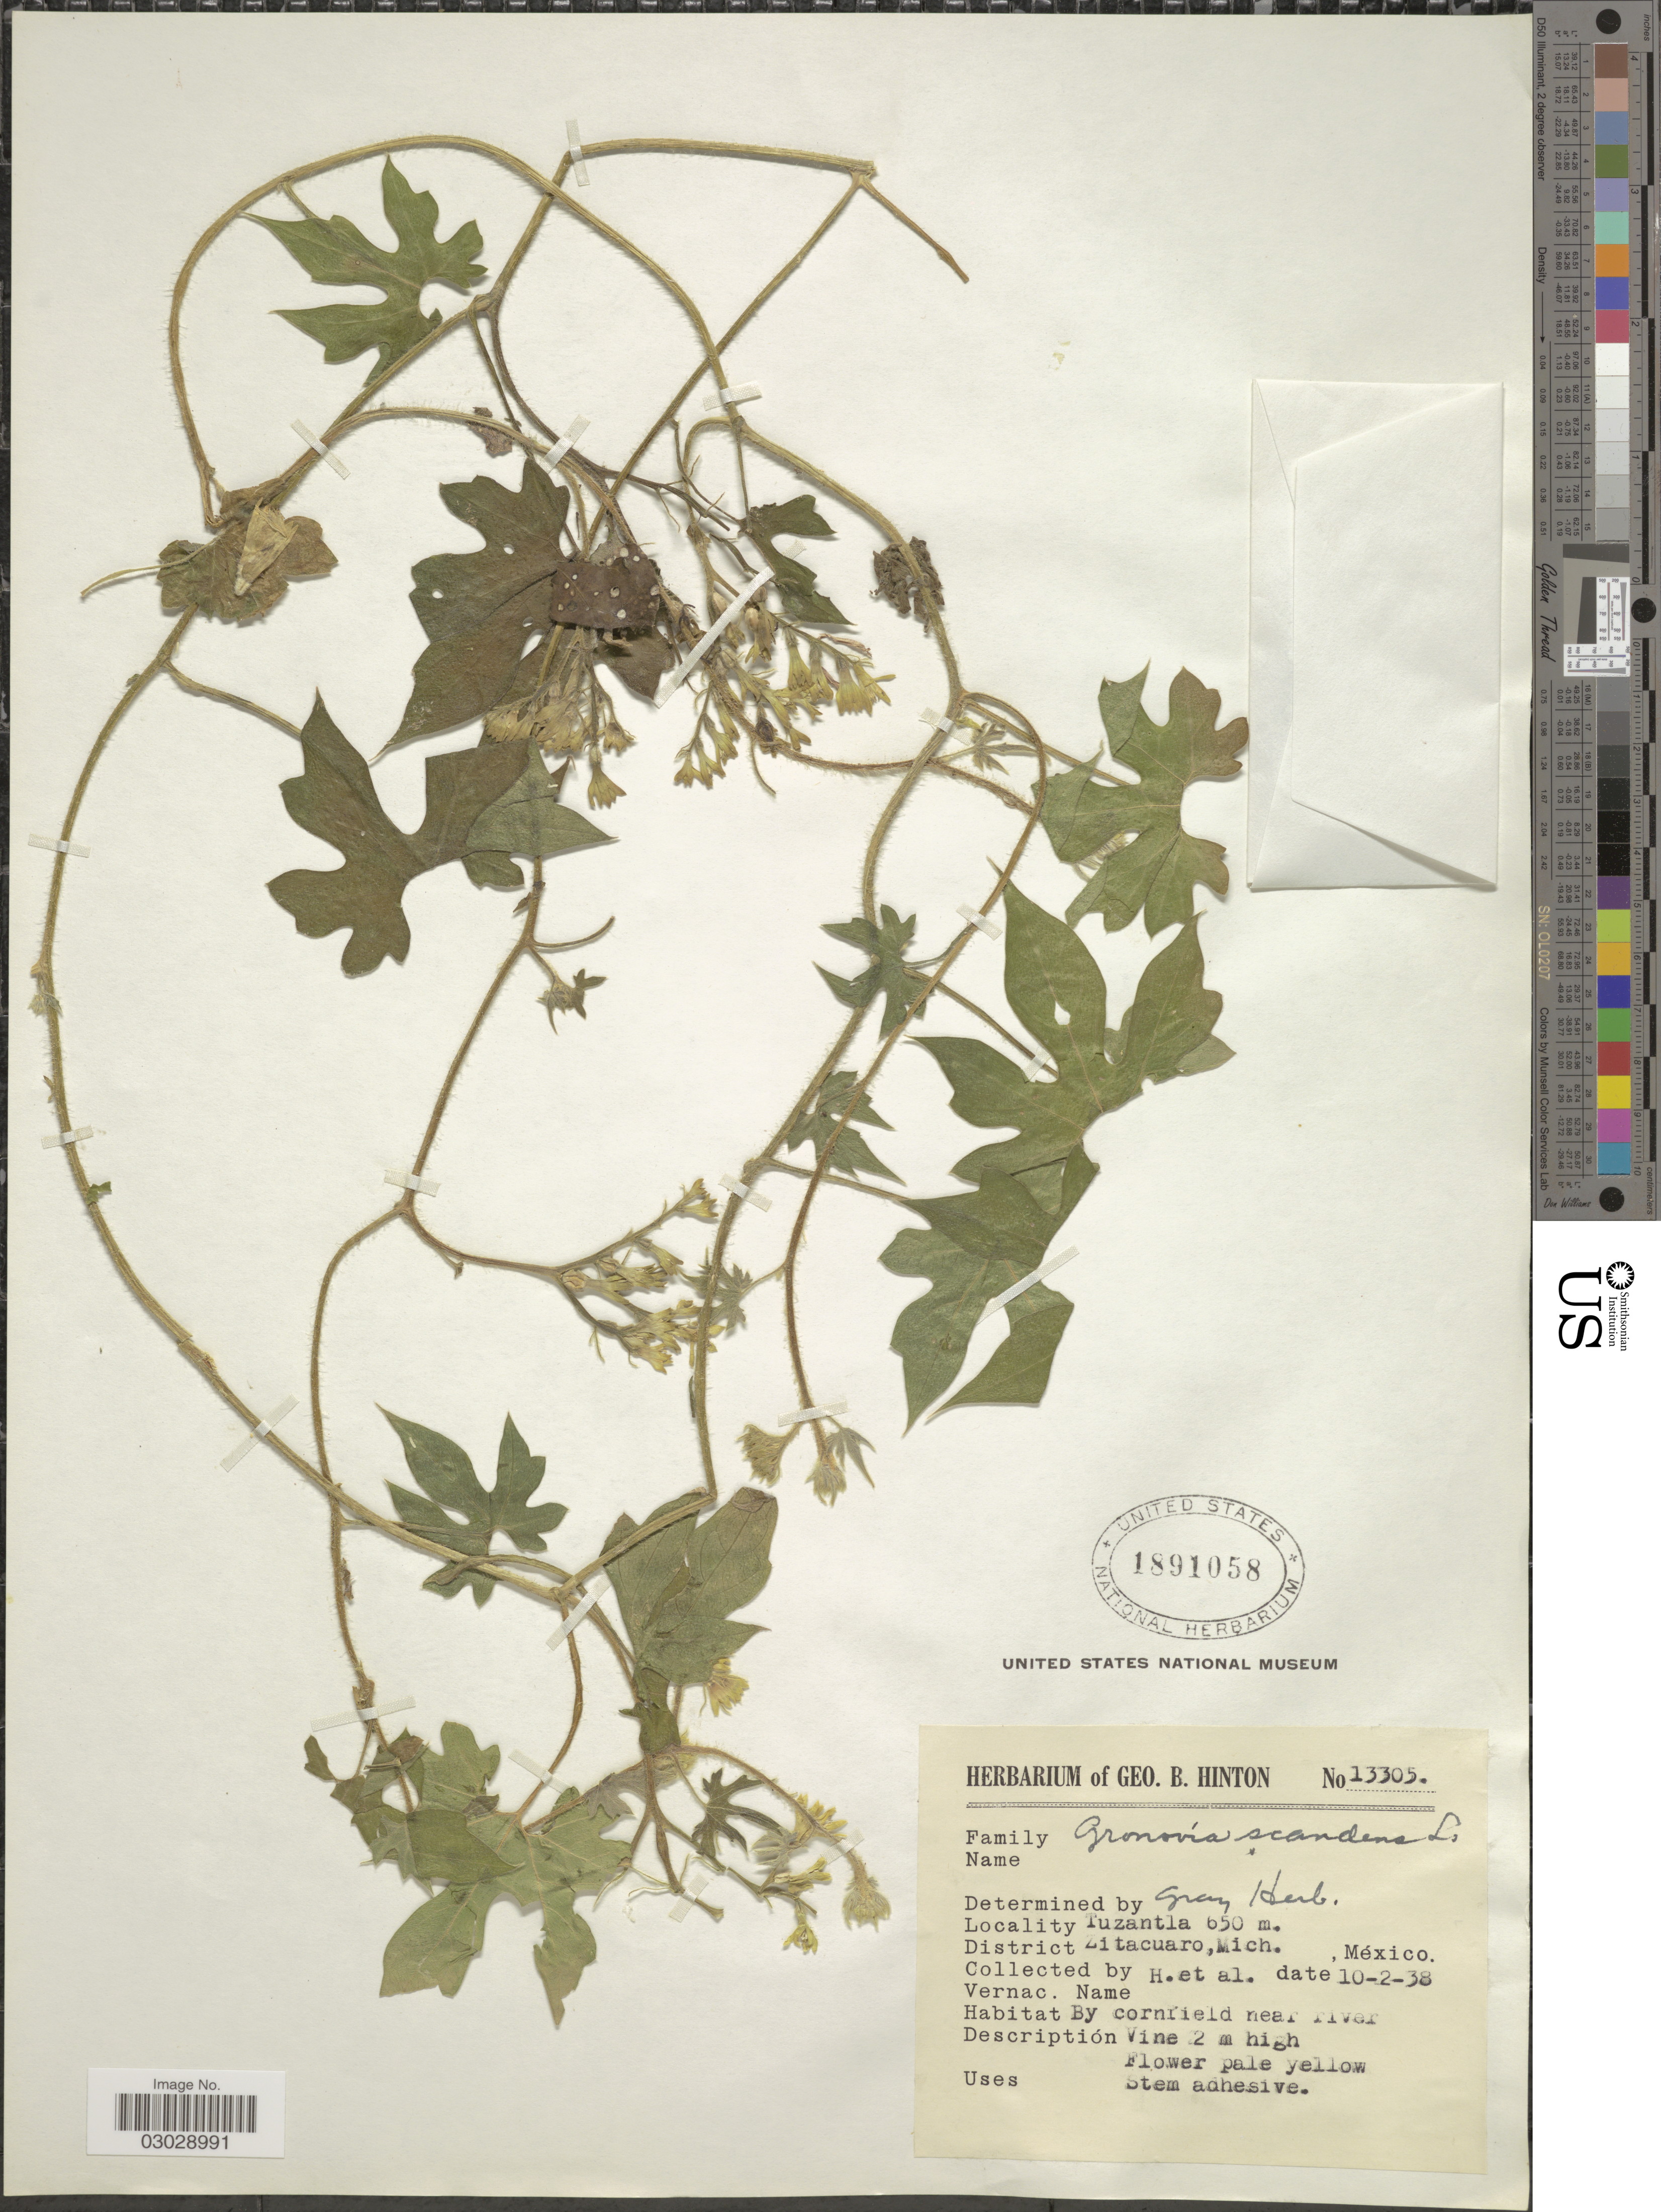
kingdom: Plantae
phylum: Tracheophyta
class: Magnoliopsida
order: Cornales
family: Loasaceae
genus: Gronovia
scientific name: Gronovia scandens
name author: L.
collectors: G. B. Hinton & et al.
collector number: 13305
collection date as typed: Transcribed d/m/y: 10/2/38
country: Mexico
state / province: Michoacán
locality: Tuzantla. District Zitacuaro, Mich.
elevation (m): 650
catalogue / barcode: US 1891058